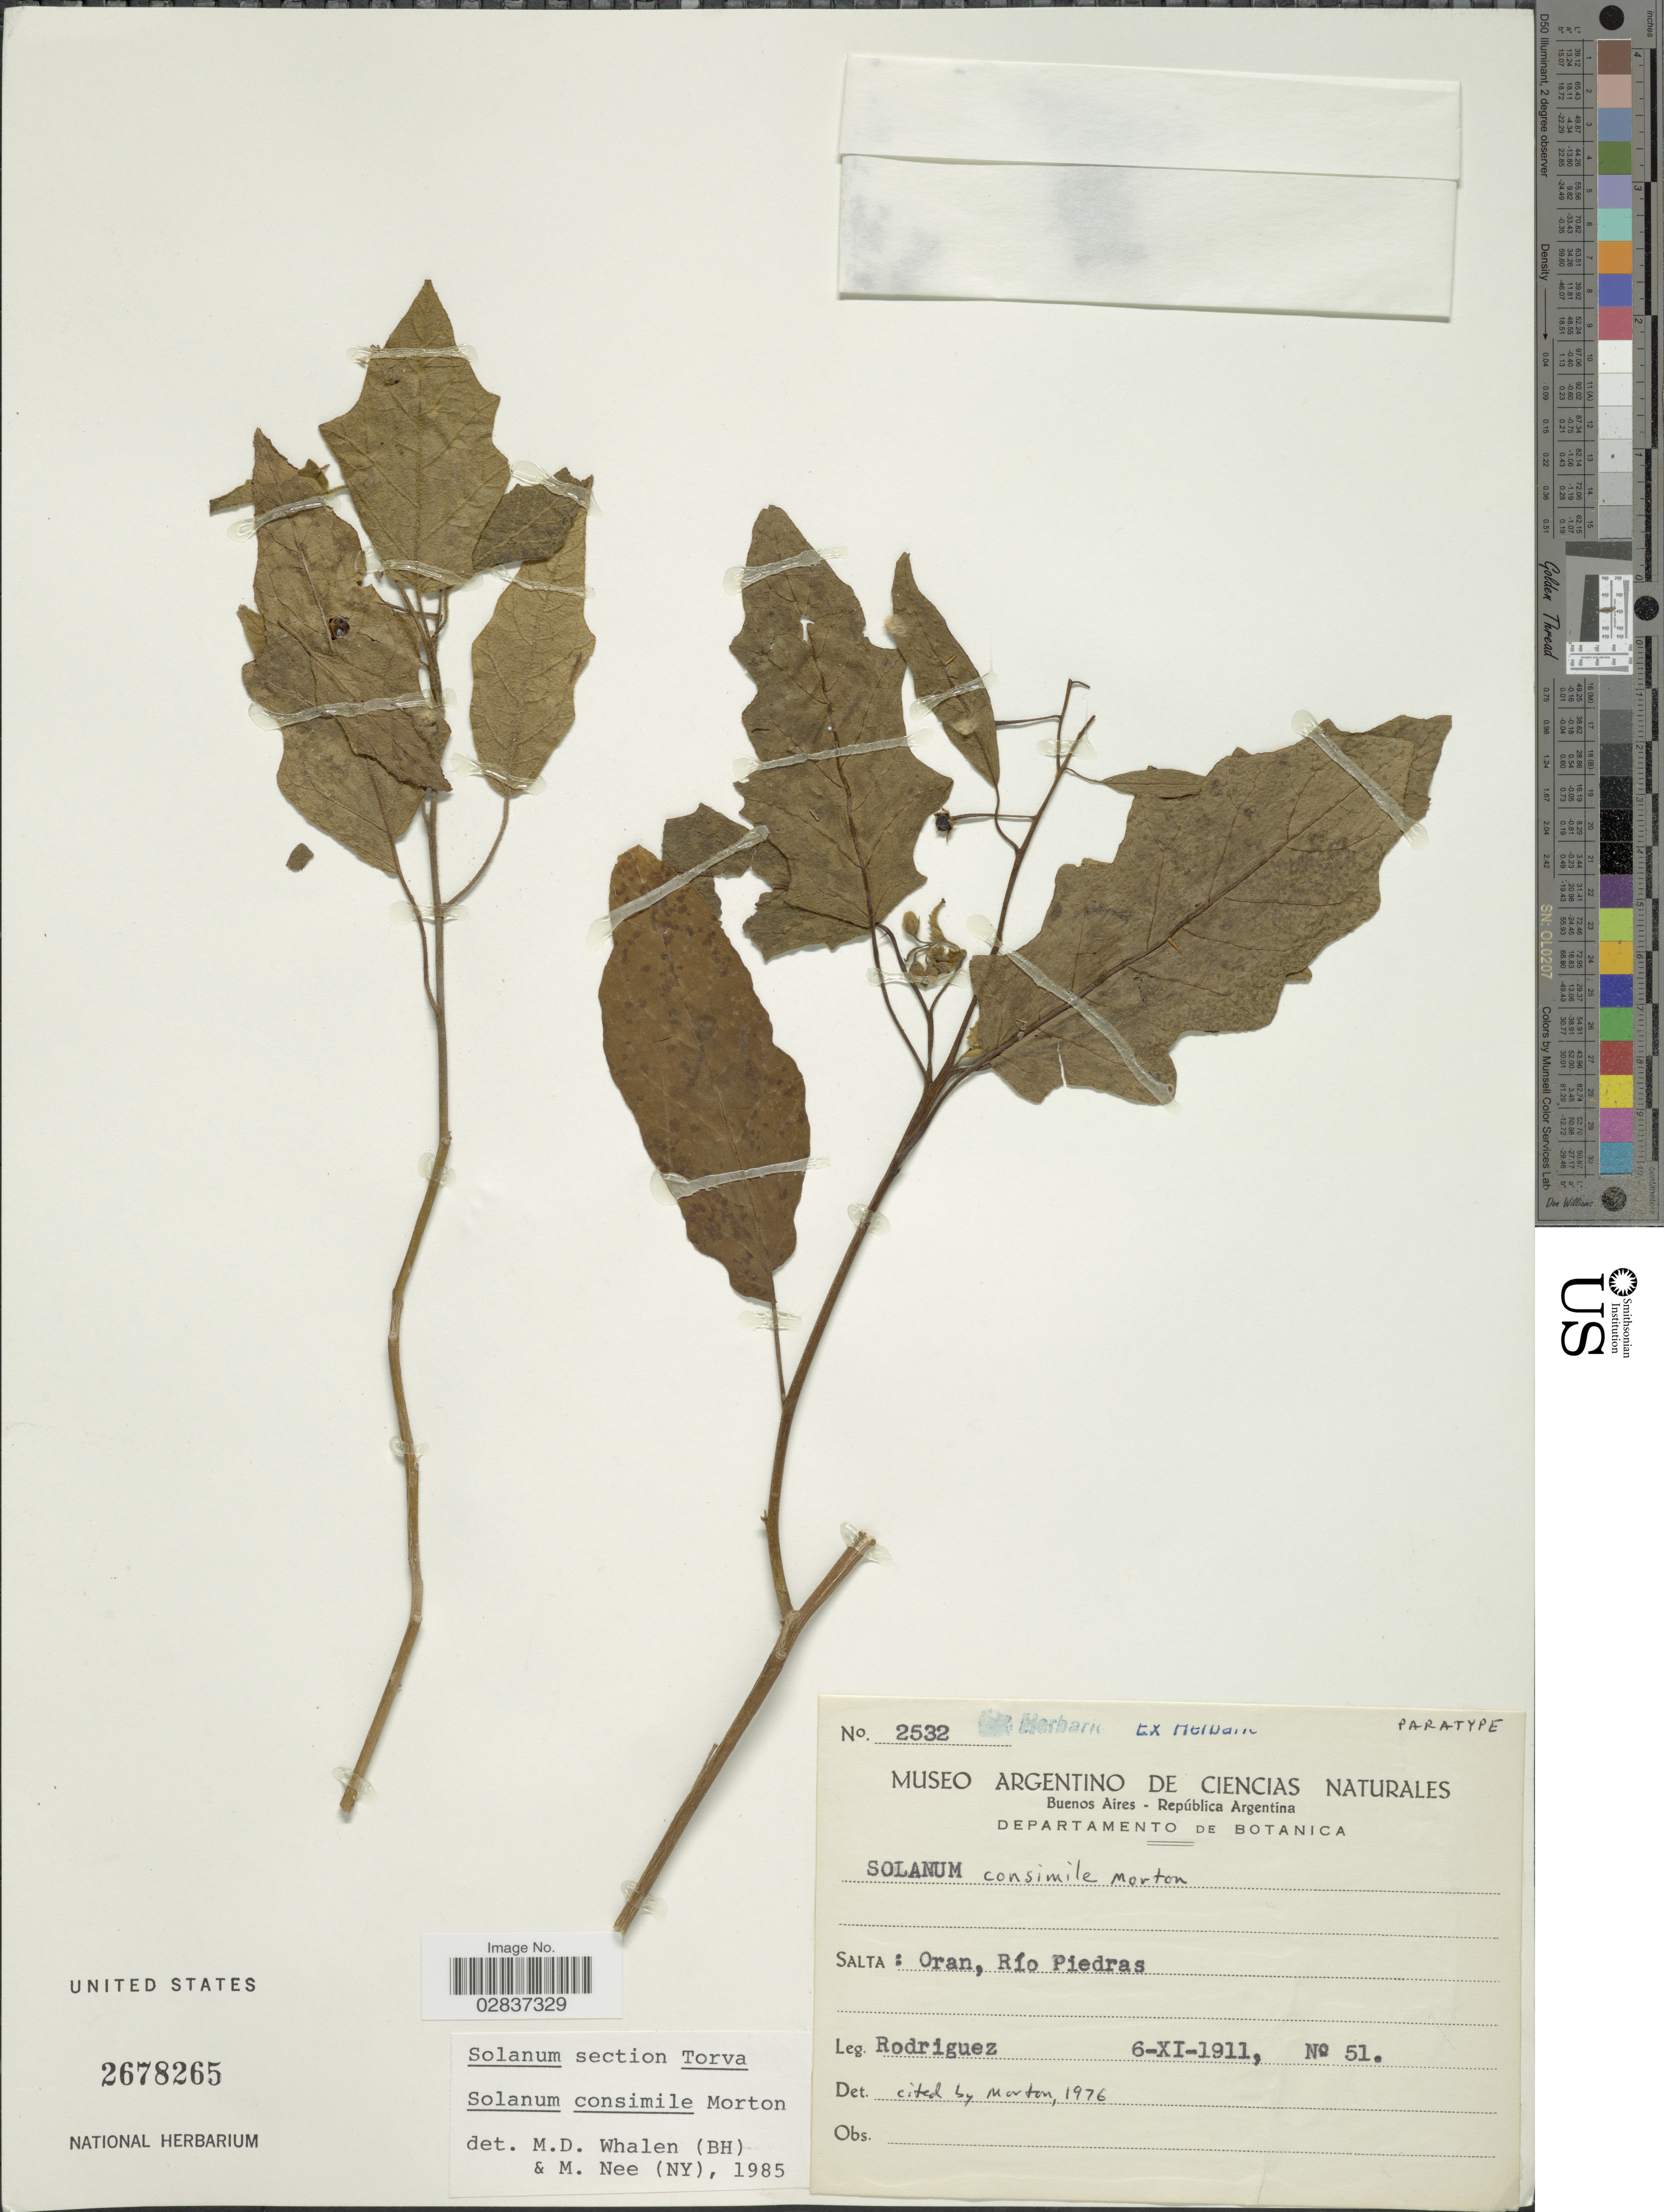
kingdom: Plantae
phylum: Tracheophyta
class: Magnoliopsida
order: Solanales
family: Solanaceae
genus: Solanum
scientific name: Solanum consimile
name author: C.V. Morton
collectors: Rodriguez, --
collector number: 51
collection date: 1911-11-06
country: Argentina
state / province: Salta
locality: Oran, Río Piedras.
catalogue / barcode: US 2678265